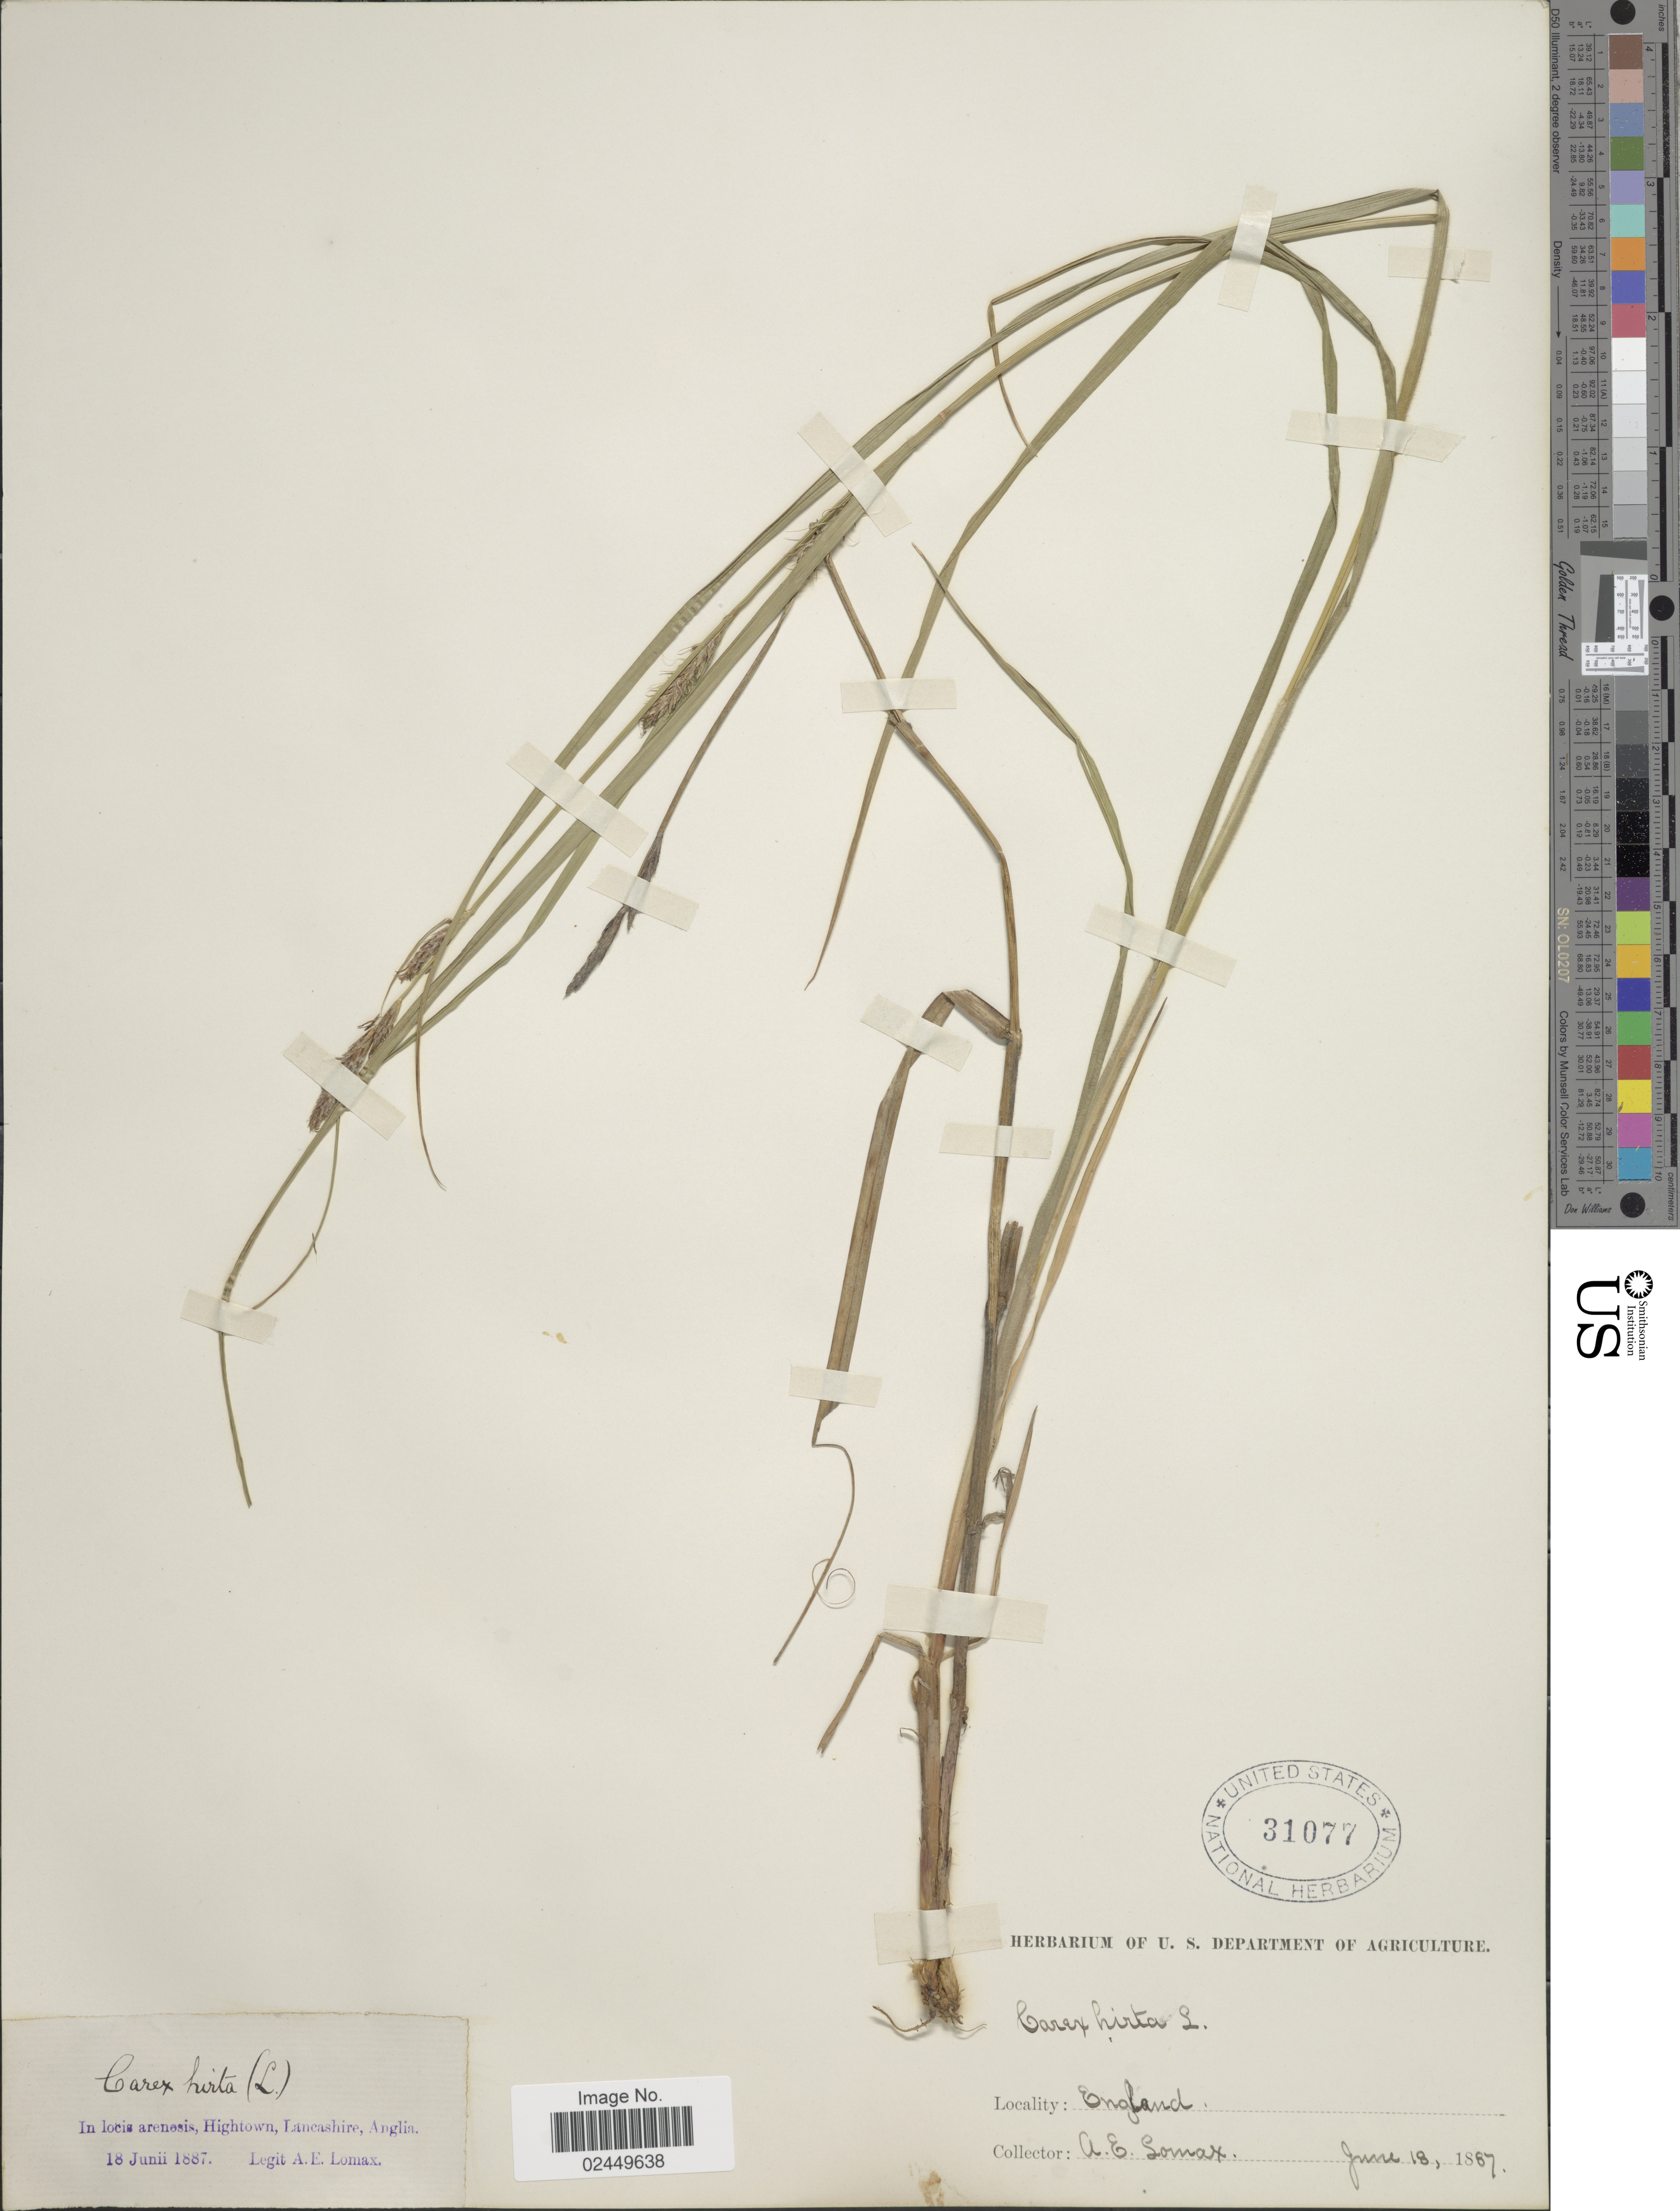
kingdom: Plantae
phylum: Tracheophyta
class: Liliopsida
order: Poales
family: Cyperaceae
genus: Carex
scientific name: Carex hirta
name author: L.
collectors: A. Somax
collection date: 1887-06-18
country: United Kingdom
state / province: England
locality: In locis arenosis; Hightown, Lancashire, Anglia.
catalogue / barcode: US 31077